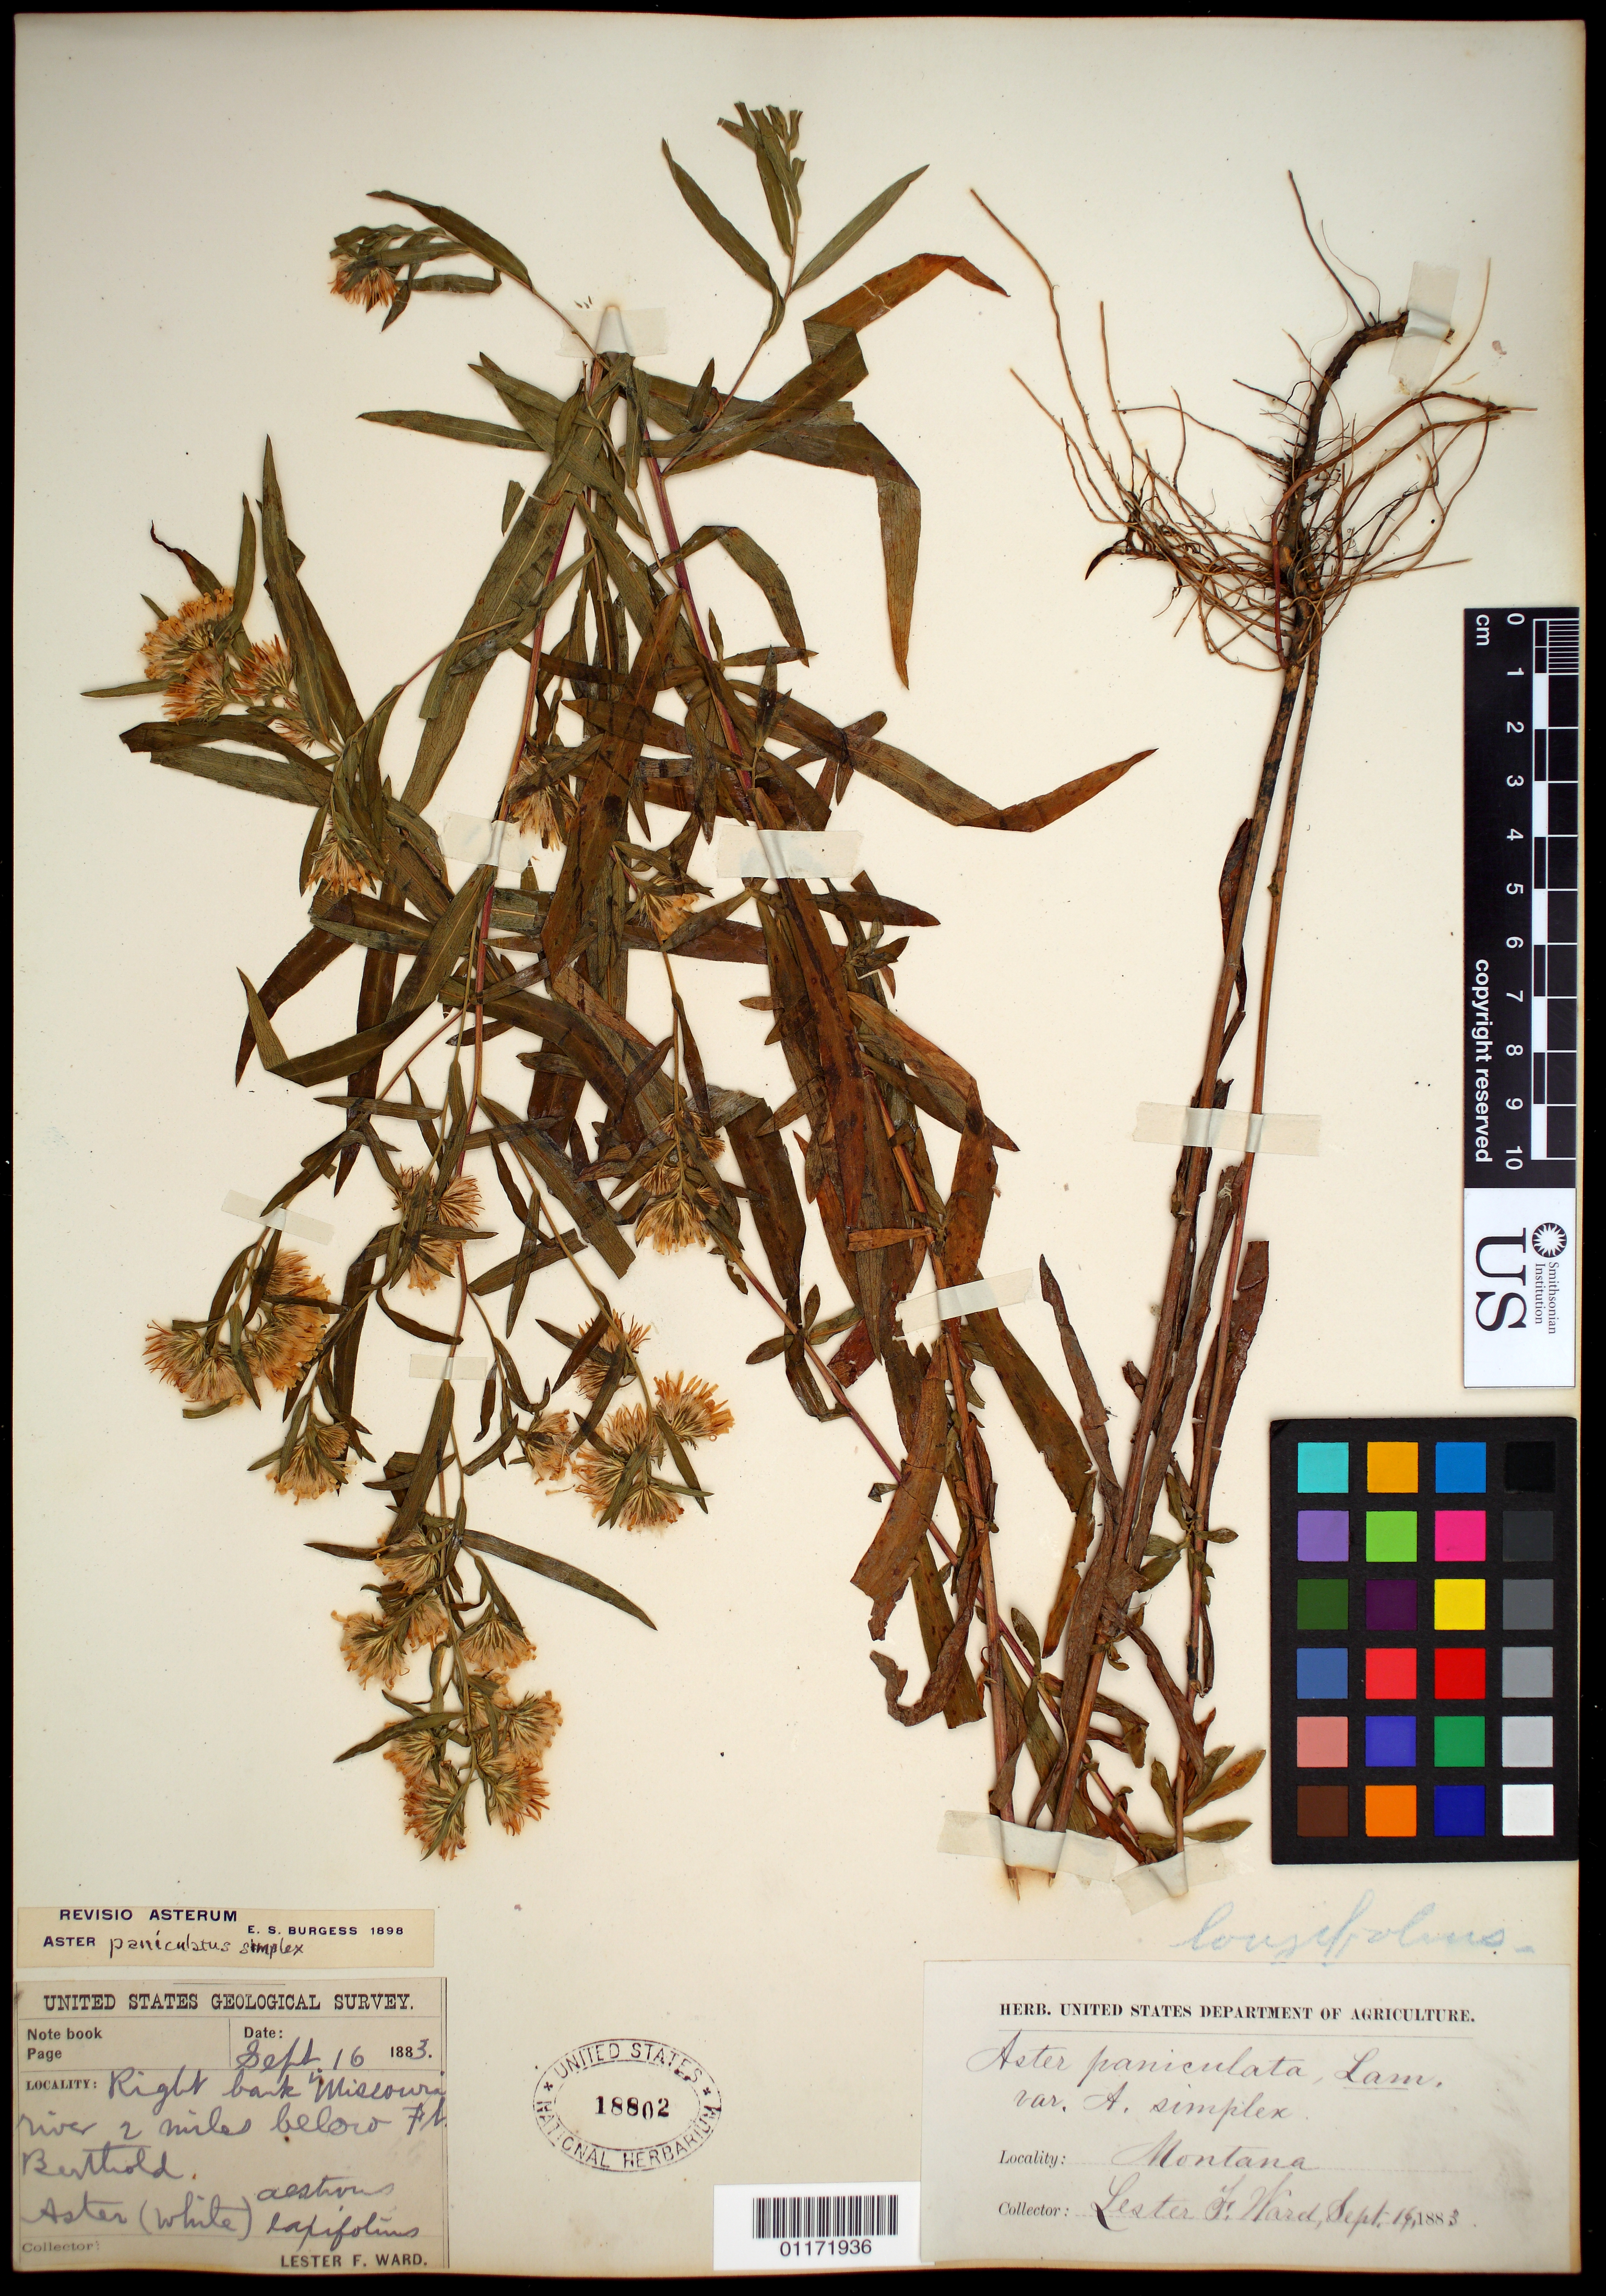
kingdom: Plantae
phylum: Tracheophyta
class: Magnoliopsida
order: Asterales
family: Asteraceae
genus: Symphyotrichum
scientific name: Symphyotrichum lanceolatum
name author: (Willd.) G.L. Nesom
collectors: L. F. Ward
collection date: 1883-09-16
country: United States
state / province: North Dakota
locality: Fort Berthold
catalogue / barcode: US 18802